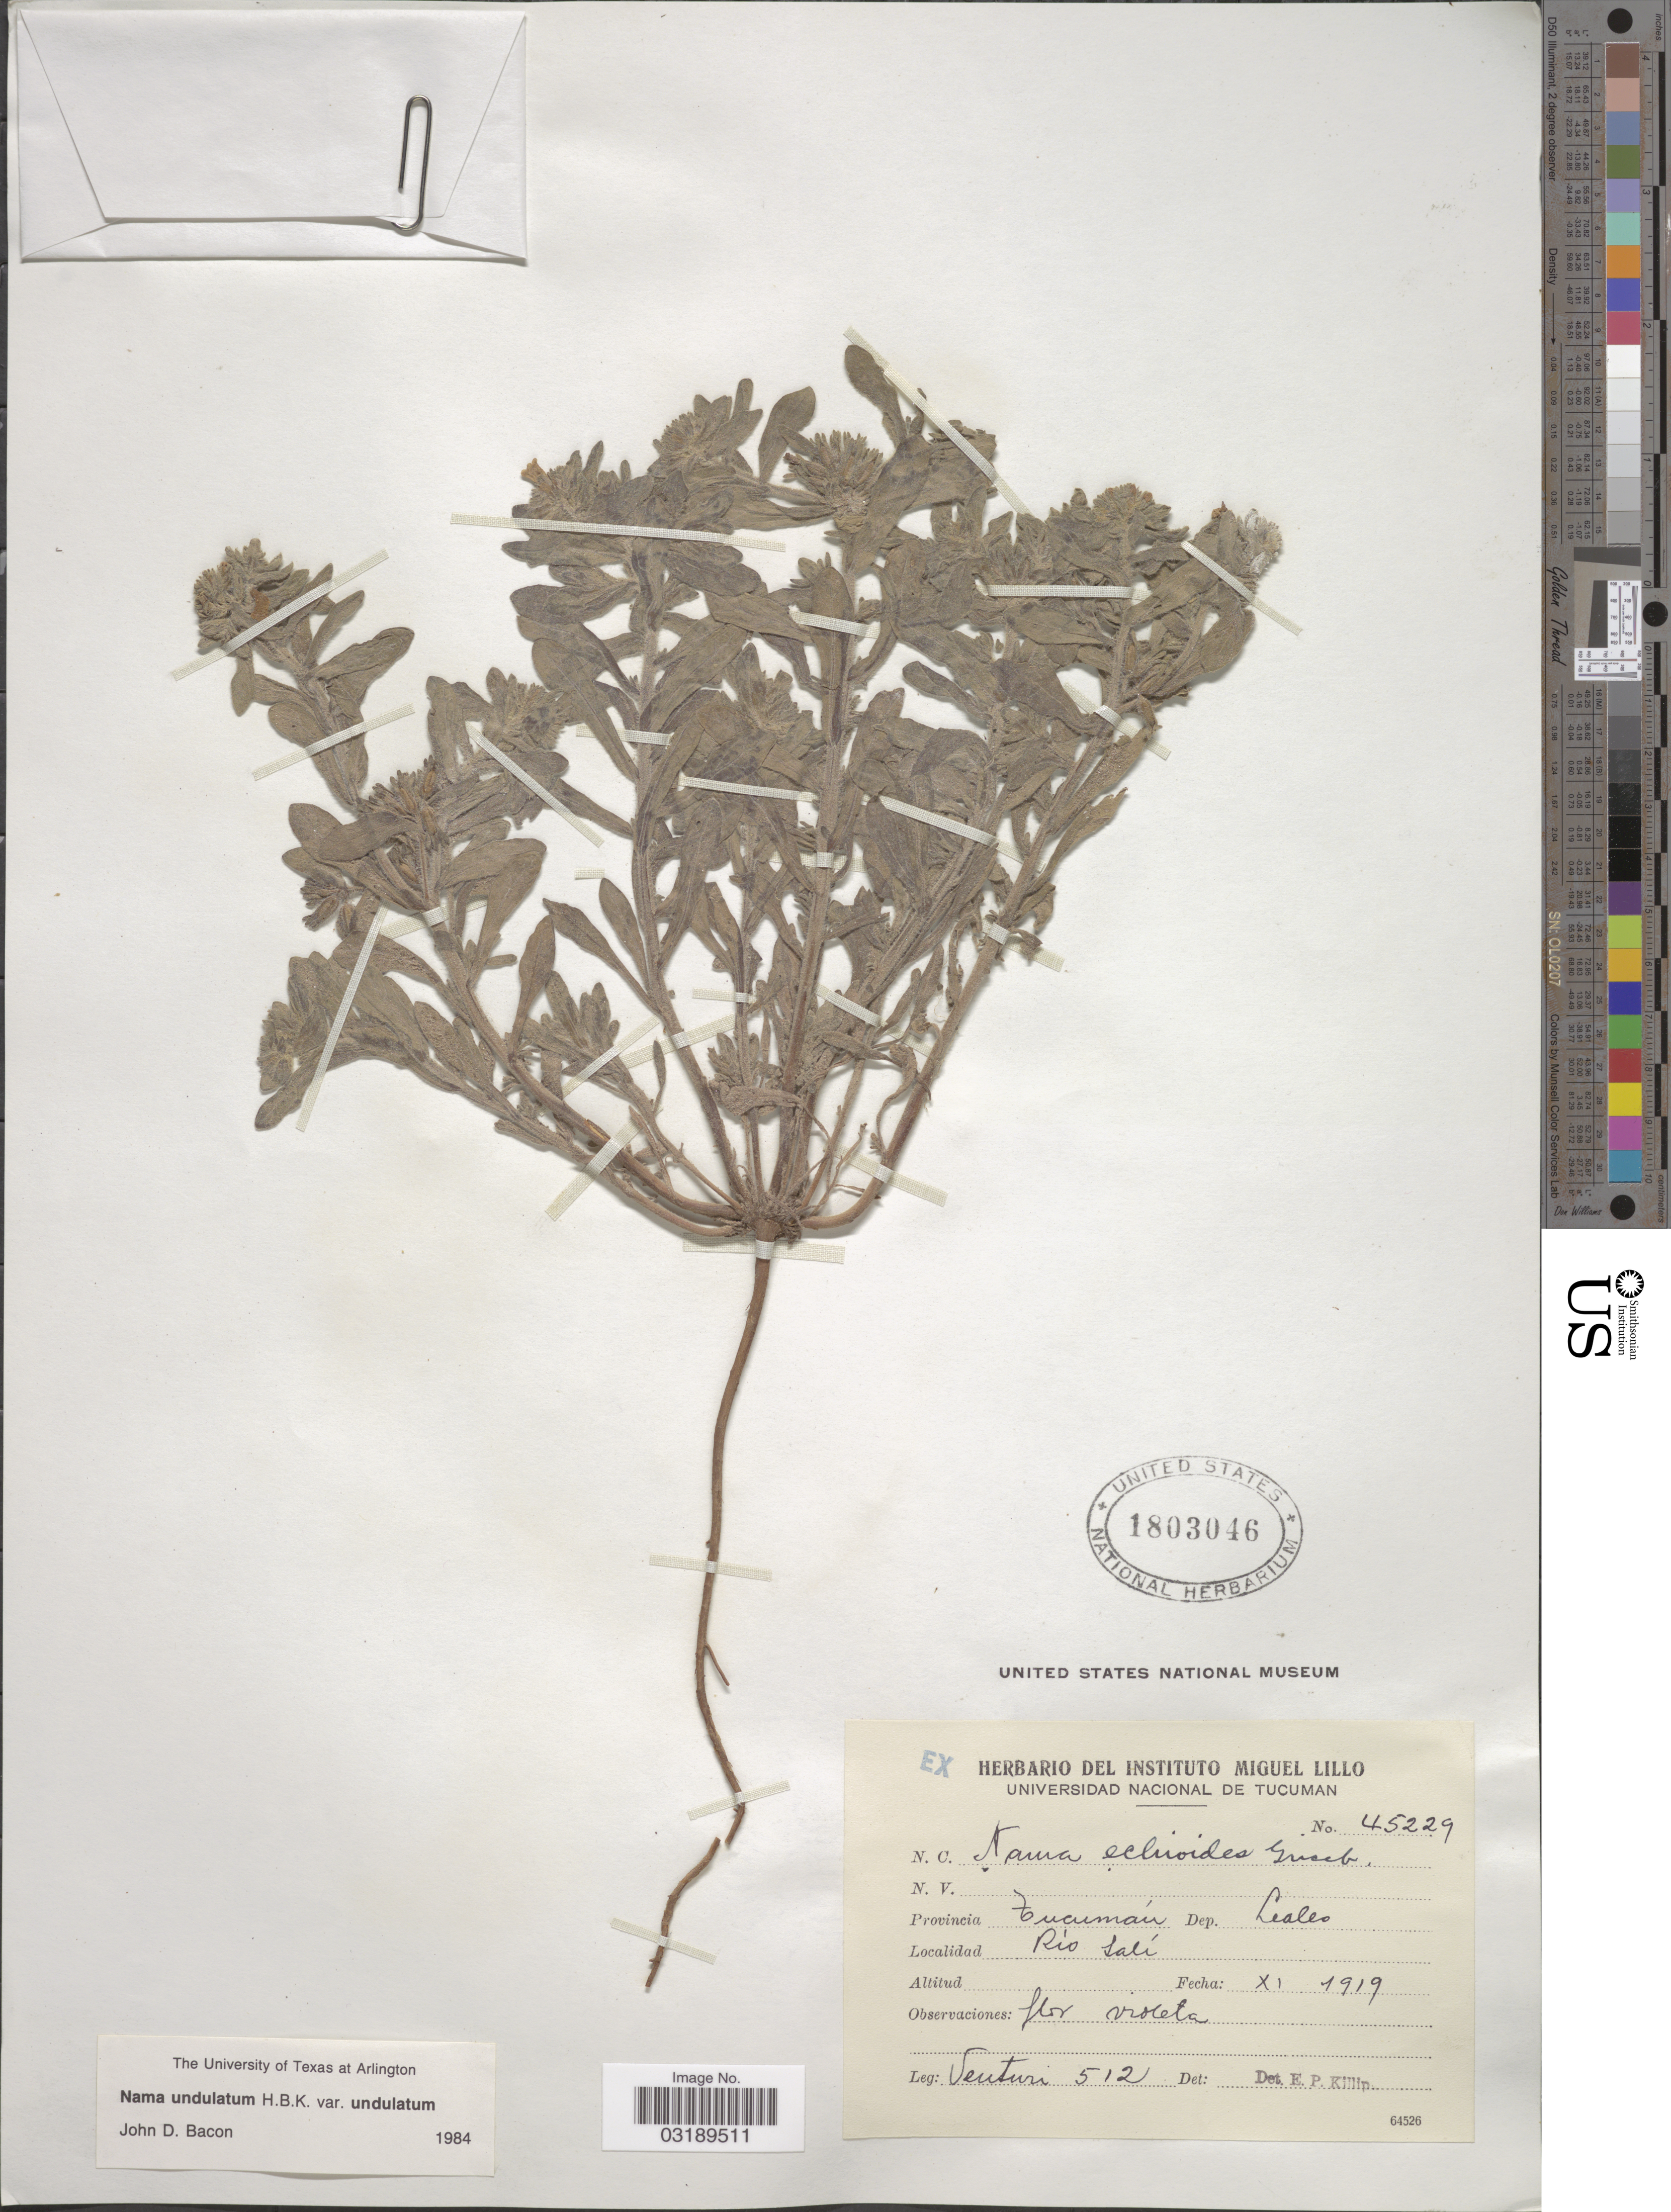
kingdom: Plantae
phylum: Tracheophyta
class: Magnoliopsida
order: Boraginales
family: Namaceae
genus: Nama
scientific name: Nama undulatum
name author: Kunth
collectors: Venturi, --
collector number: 512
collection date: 1919-11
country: Argentina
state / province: Tucuman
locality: Dep. Leales. Río Salí.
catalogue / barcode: US 1803046